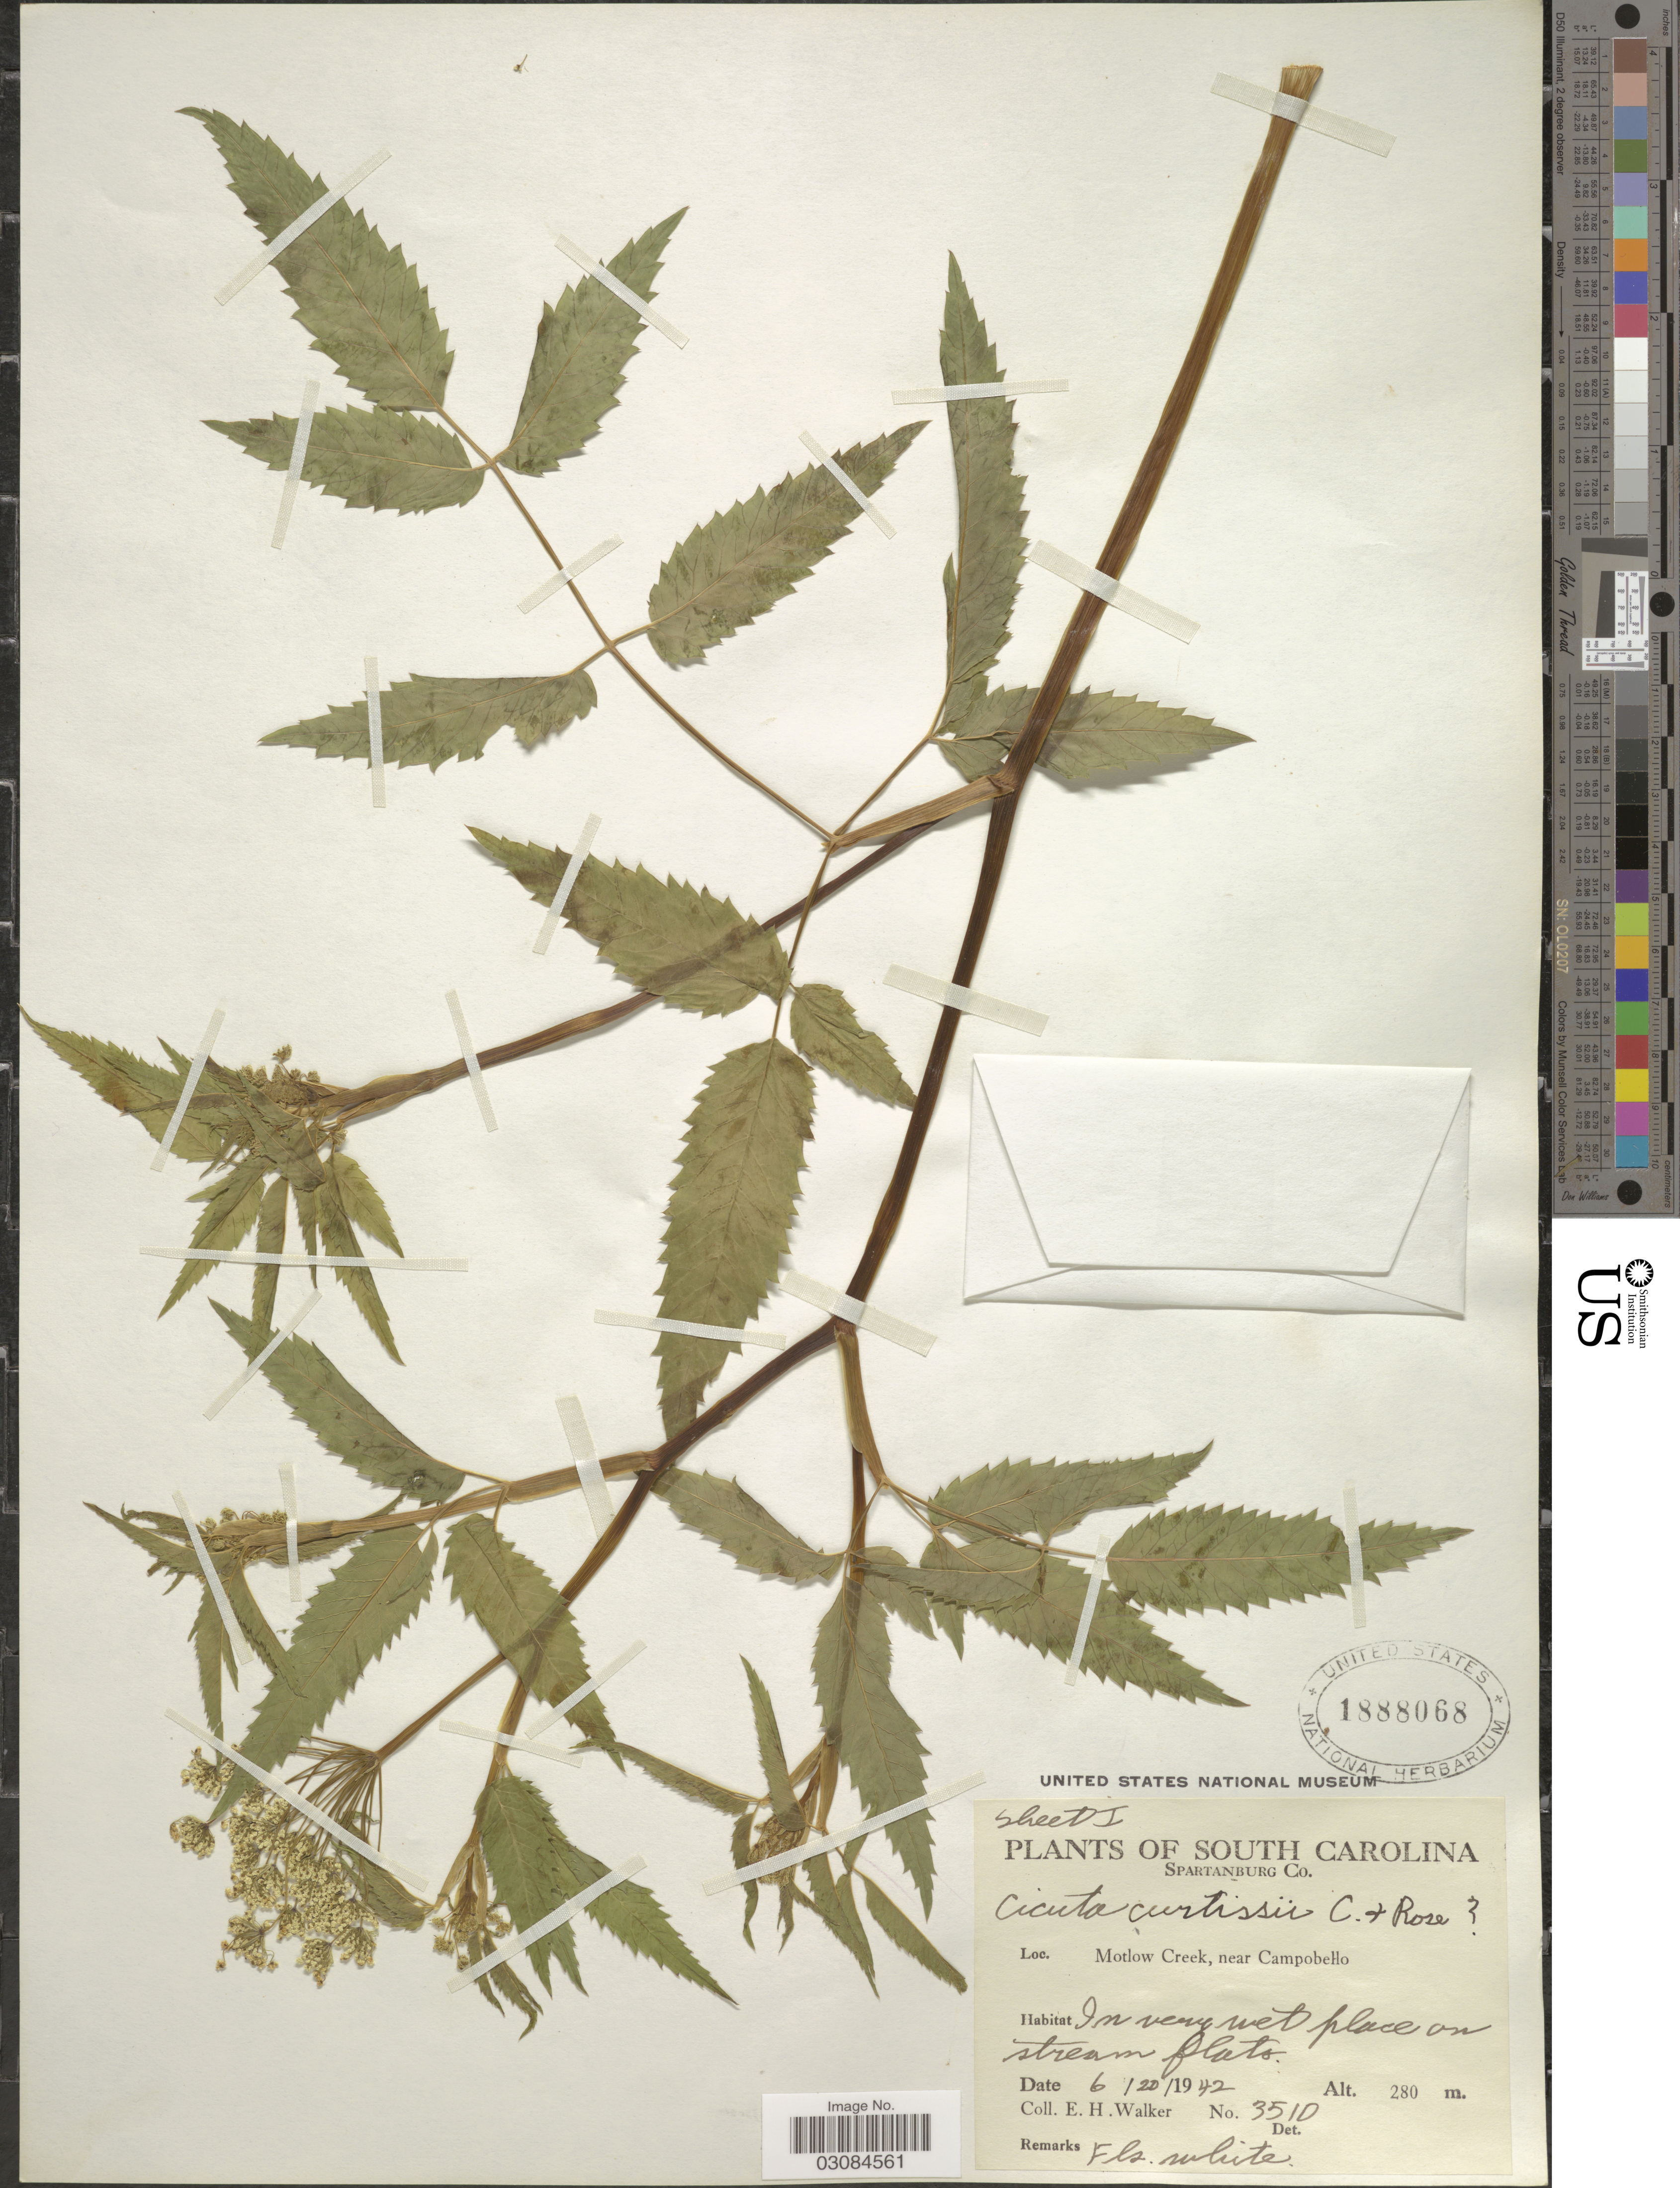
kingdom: Plantae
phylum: Tracheophyta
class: Magnoliopsida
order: Apiales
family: Apiaceae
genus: Cicuta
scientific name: Cicuta mexicana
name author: J.M. Coult. & Rose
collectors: E. H. Walker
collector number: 3510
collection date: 1942-06-20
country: United States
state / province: South Carolina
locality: Spartanburg Co. Motlow Creek, near Campobello.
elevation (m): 280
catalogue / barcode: US 1888068